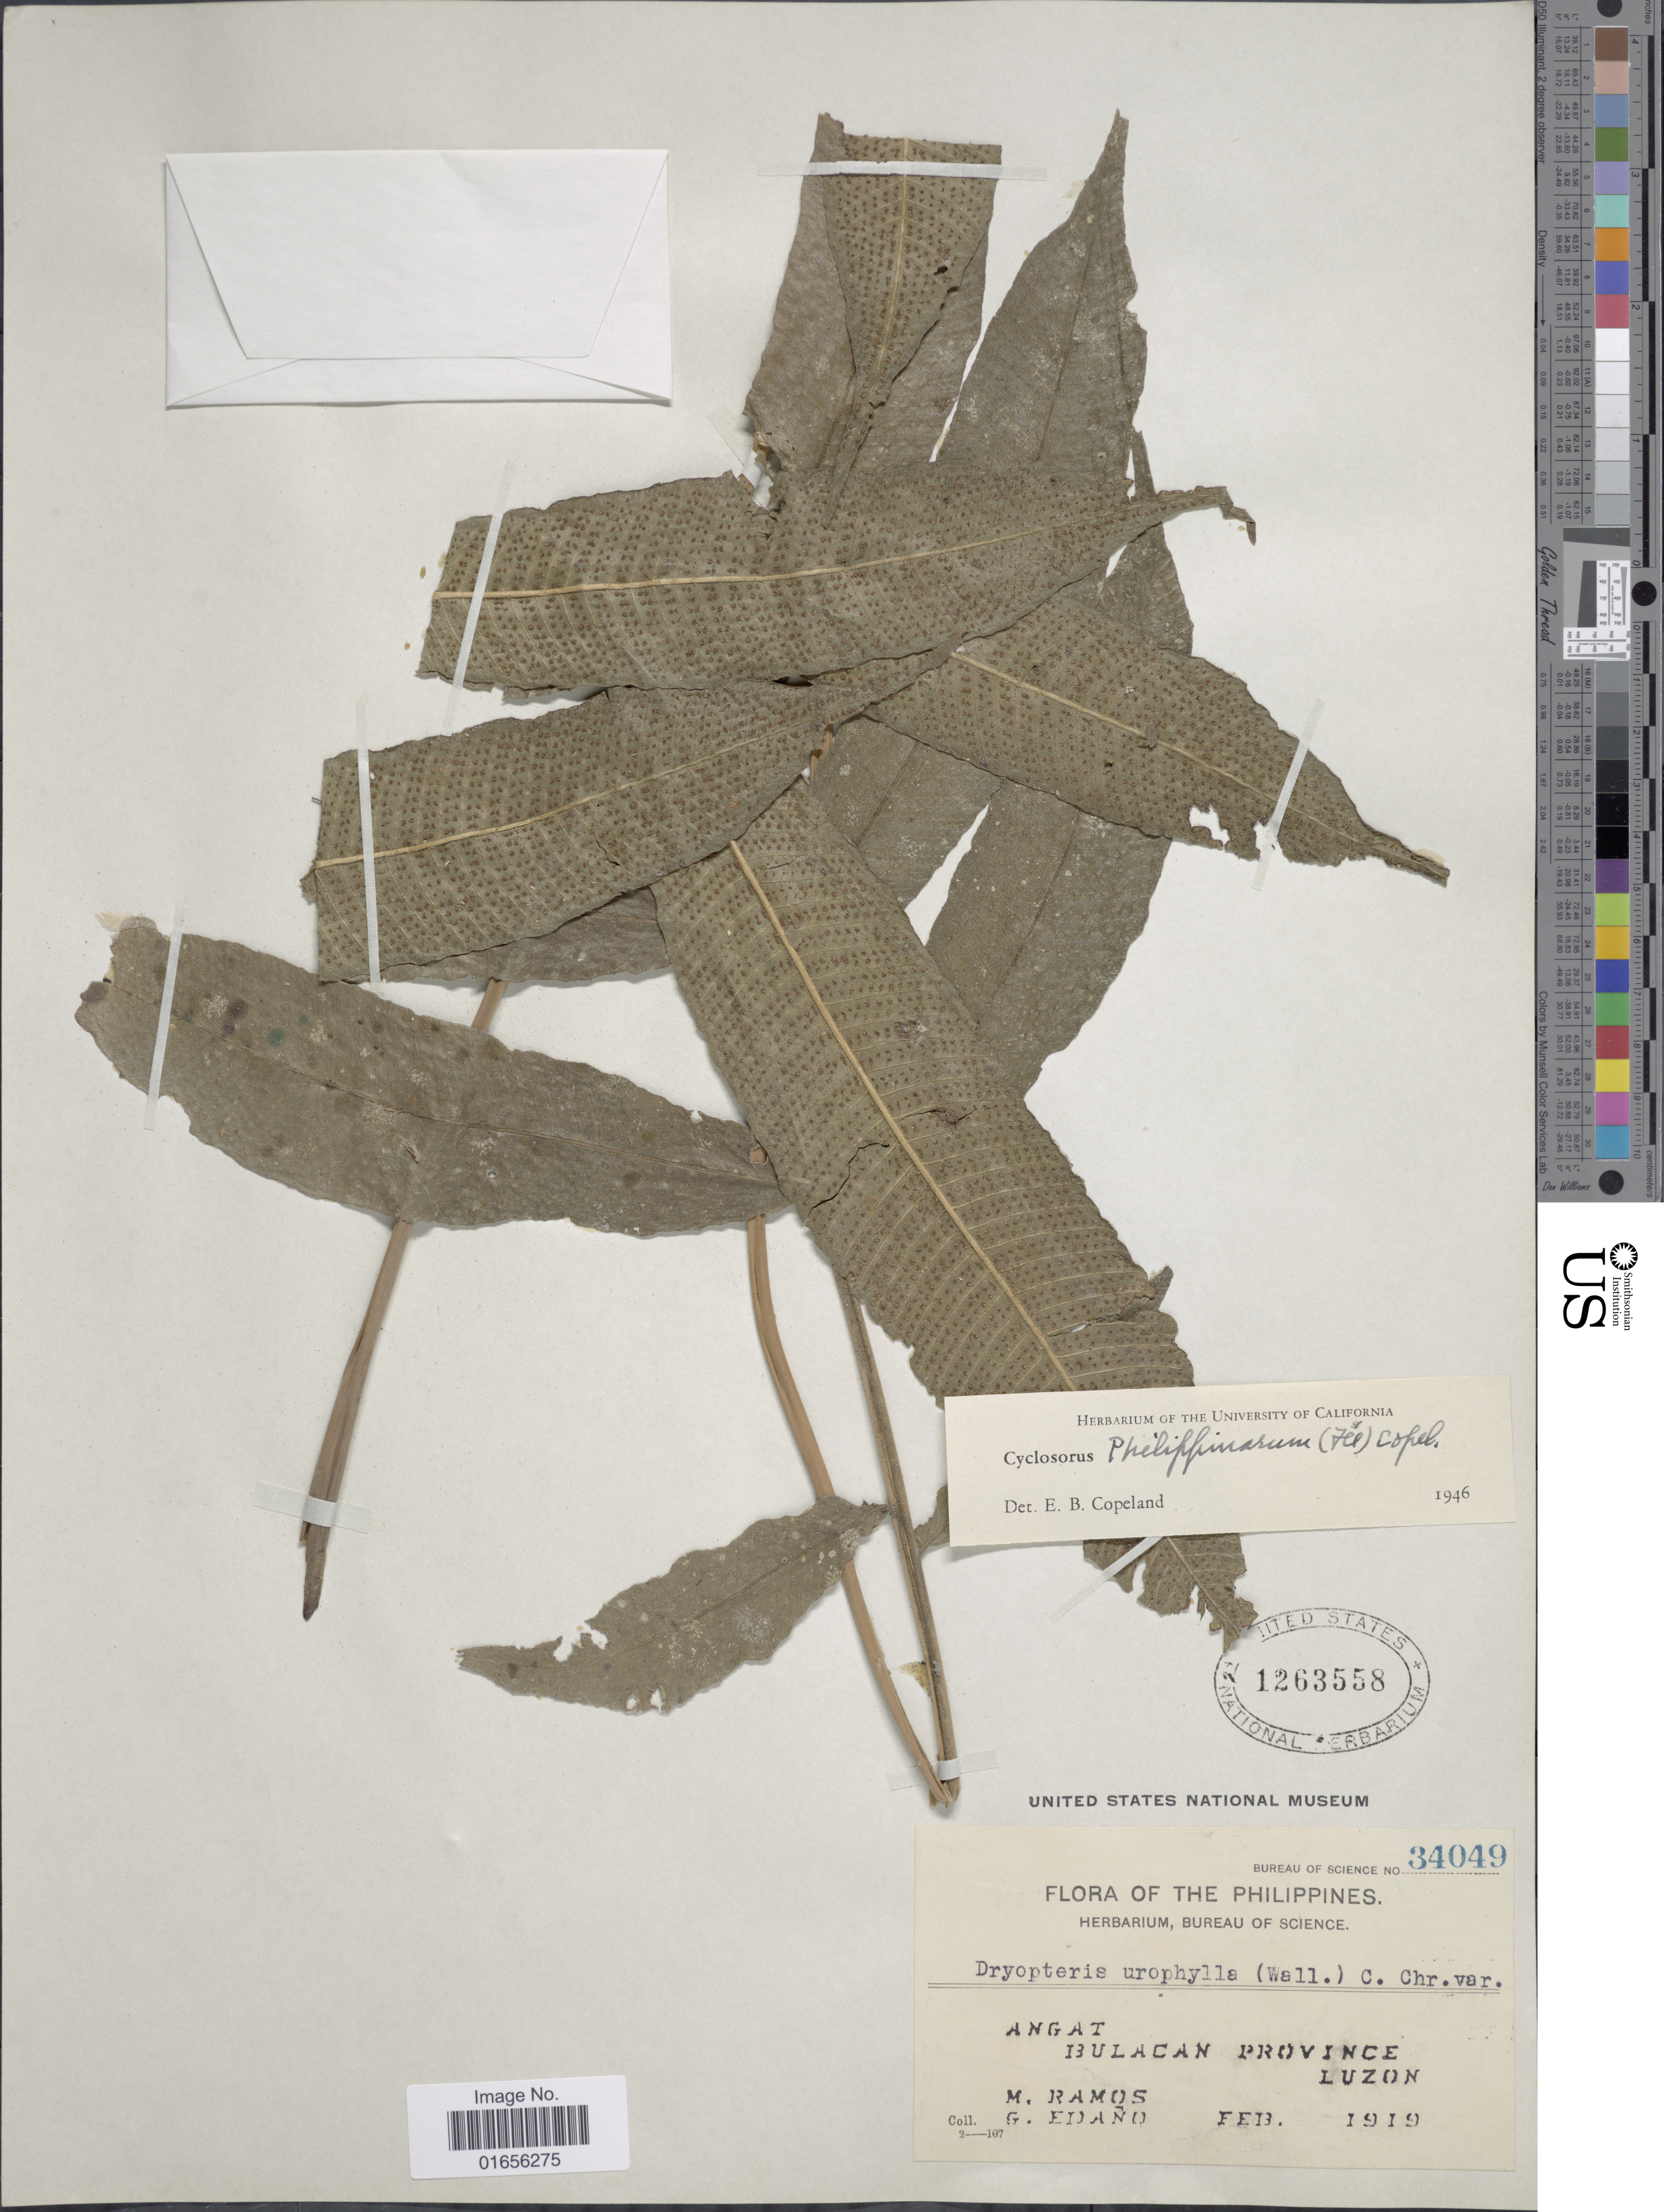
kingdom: Plantae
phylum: Tracheophyta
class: Polypodiopsida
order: Polypodiales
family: Thelypteridaceae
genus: Pronephrium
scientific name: Pronephrium philippinarum comb. ined.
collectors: M. Ramos & G. Edaño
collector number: Bureau of Science 34049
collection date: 1919-02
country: Philippines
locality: The Philippines, Angat, Bulacan Province, Luzon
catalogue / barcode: US 1263558